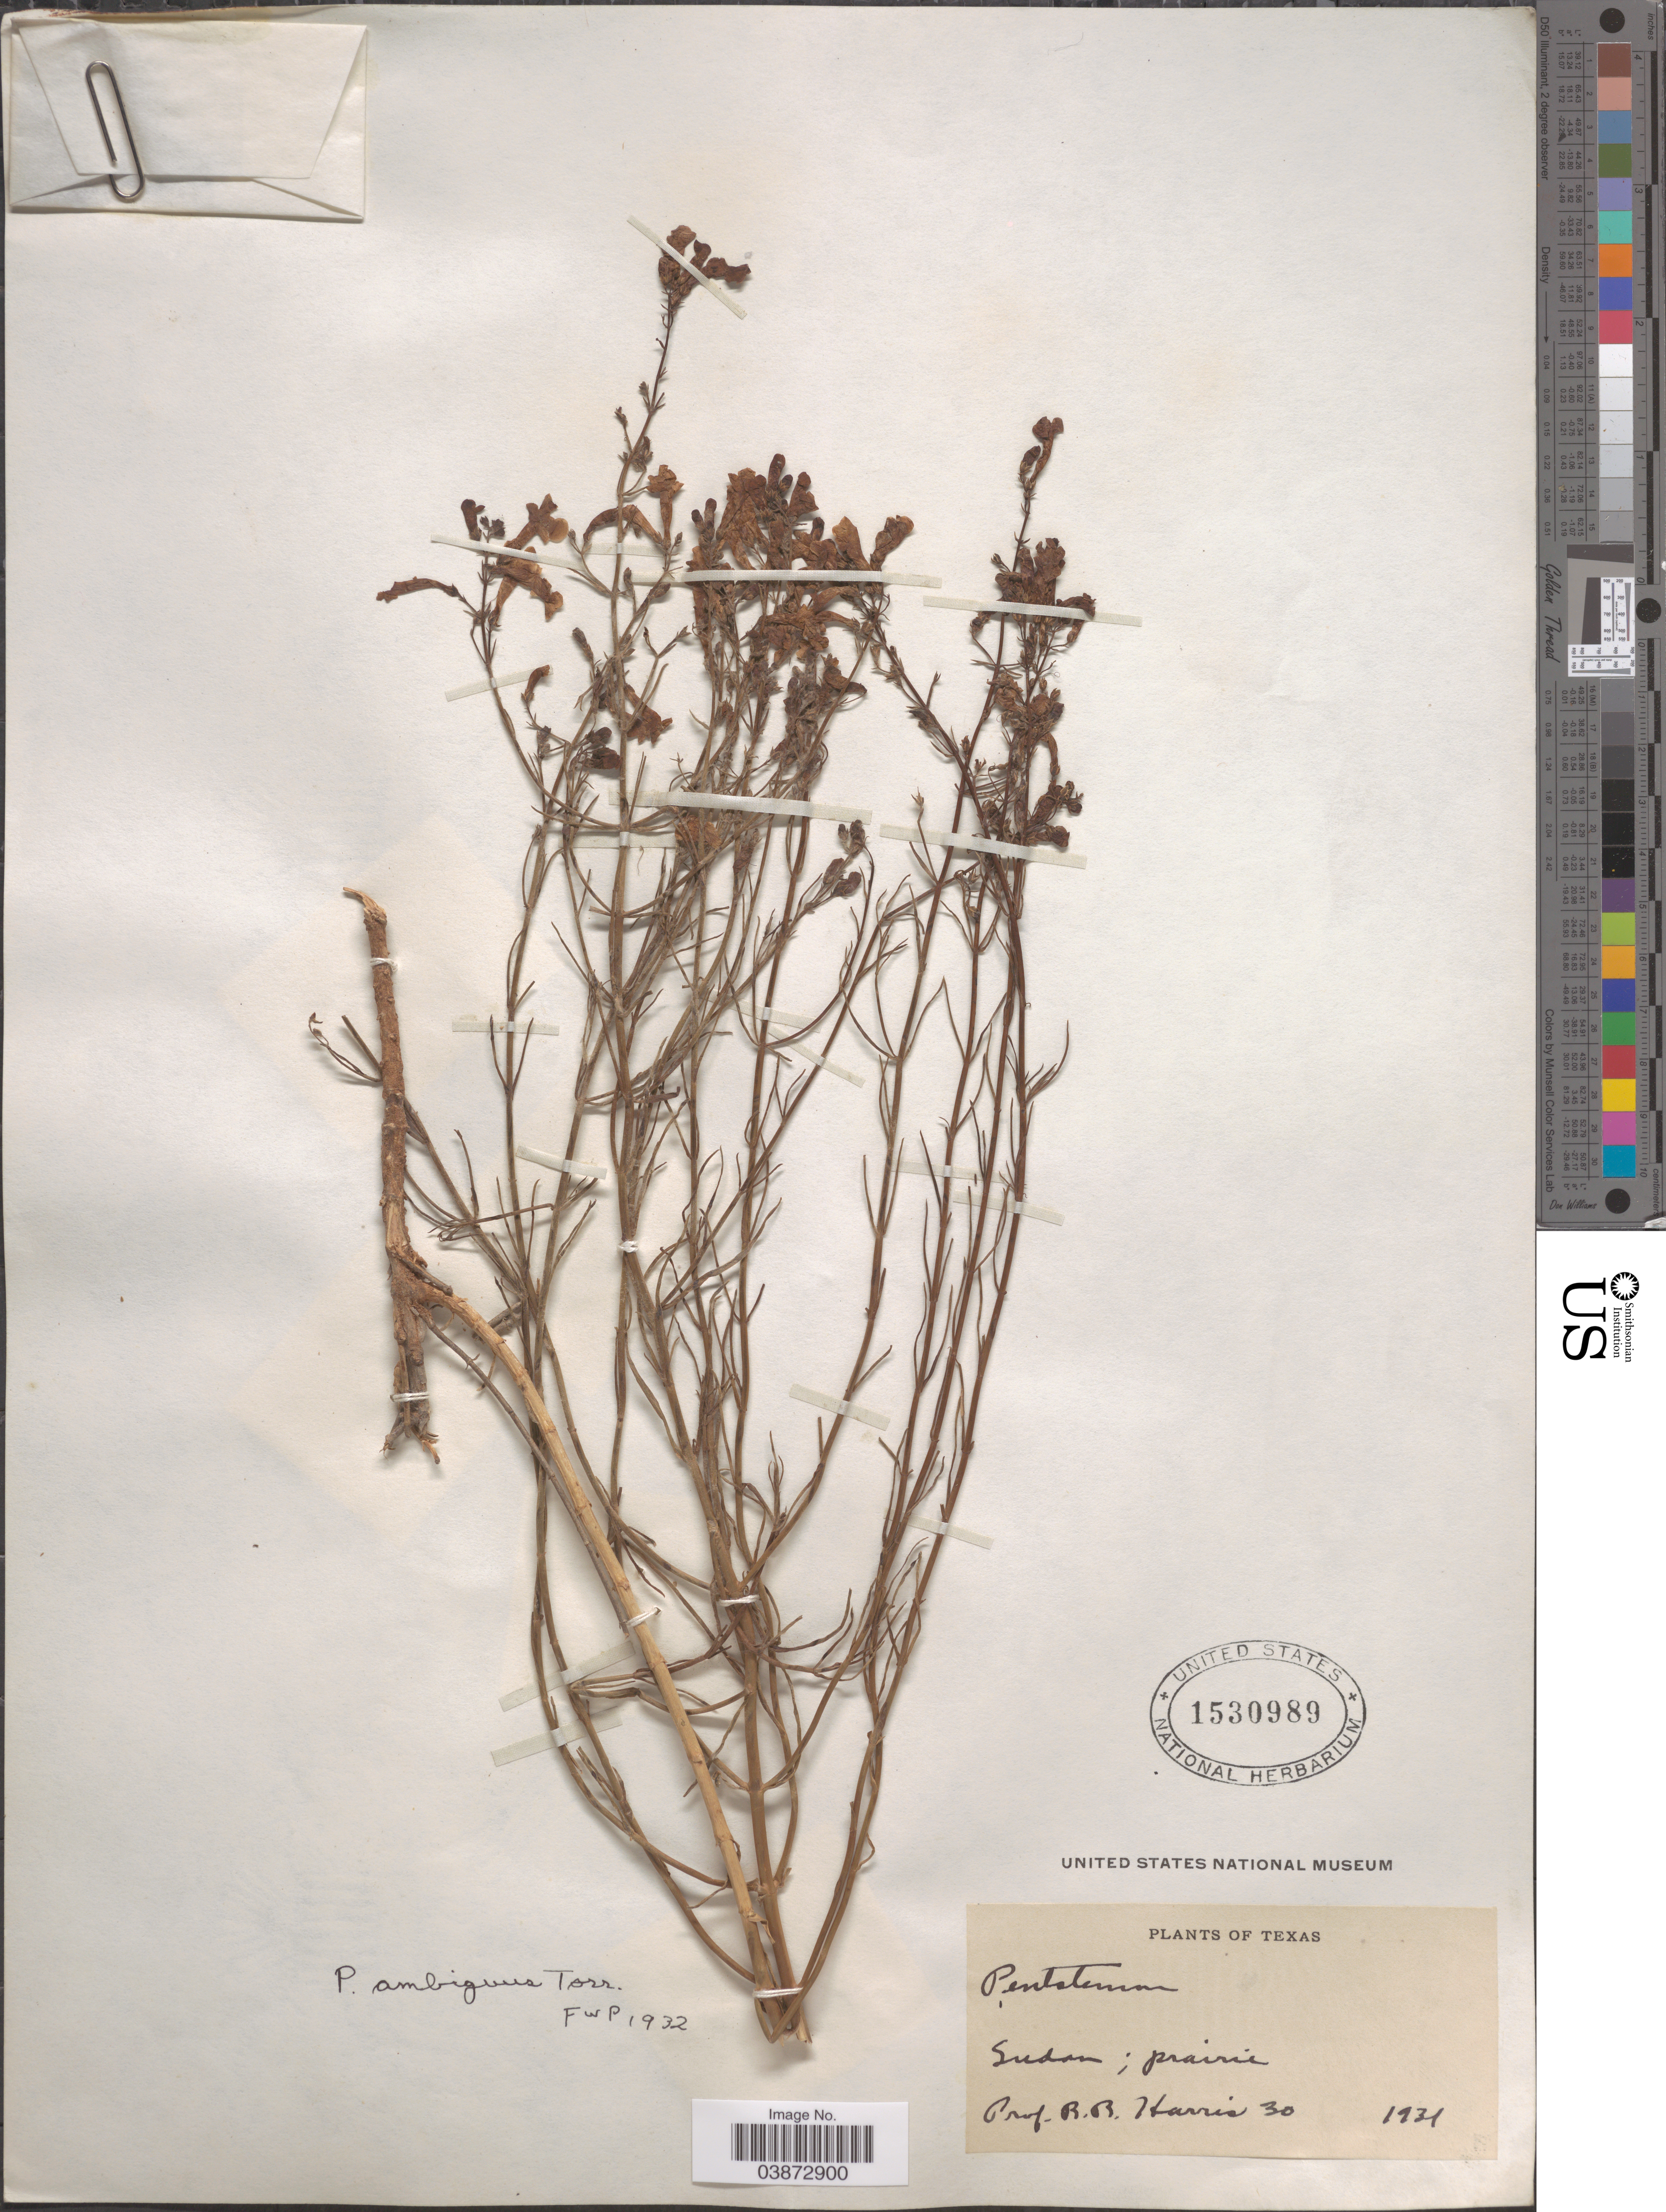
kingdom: Plantae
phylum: Tracheophyta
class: Magnoliopsida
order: Lamiales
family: Plantaginaceae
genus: Penstemon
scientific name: Penstemon ambiguus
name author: Torr.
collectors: B. B. Harris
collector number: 30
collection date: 1931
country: United States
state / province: Texas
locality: Sudan; prairie.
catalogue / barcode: US 1530989